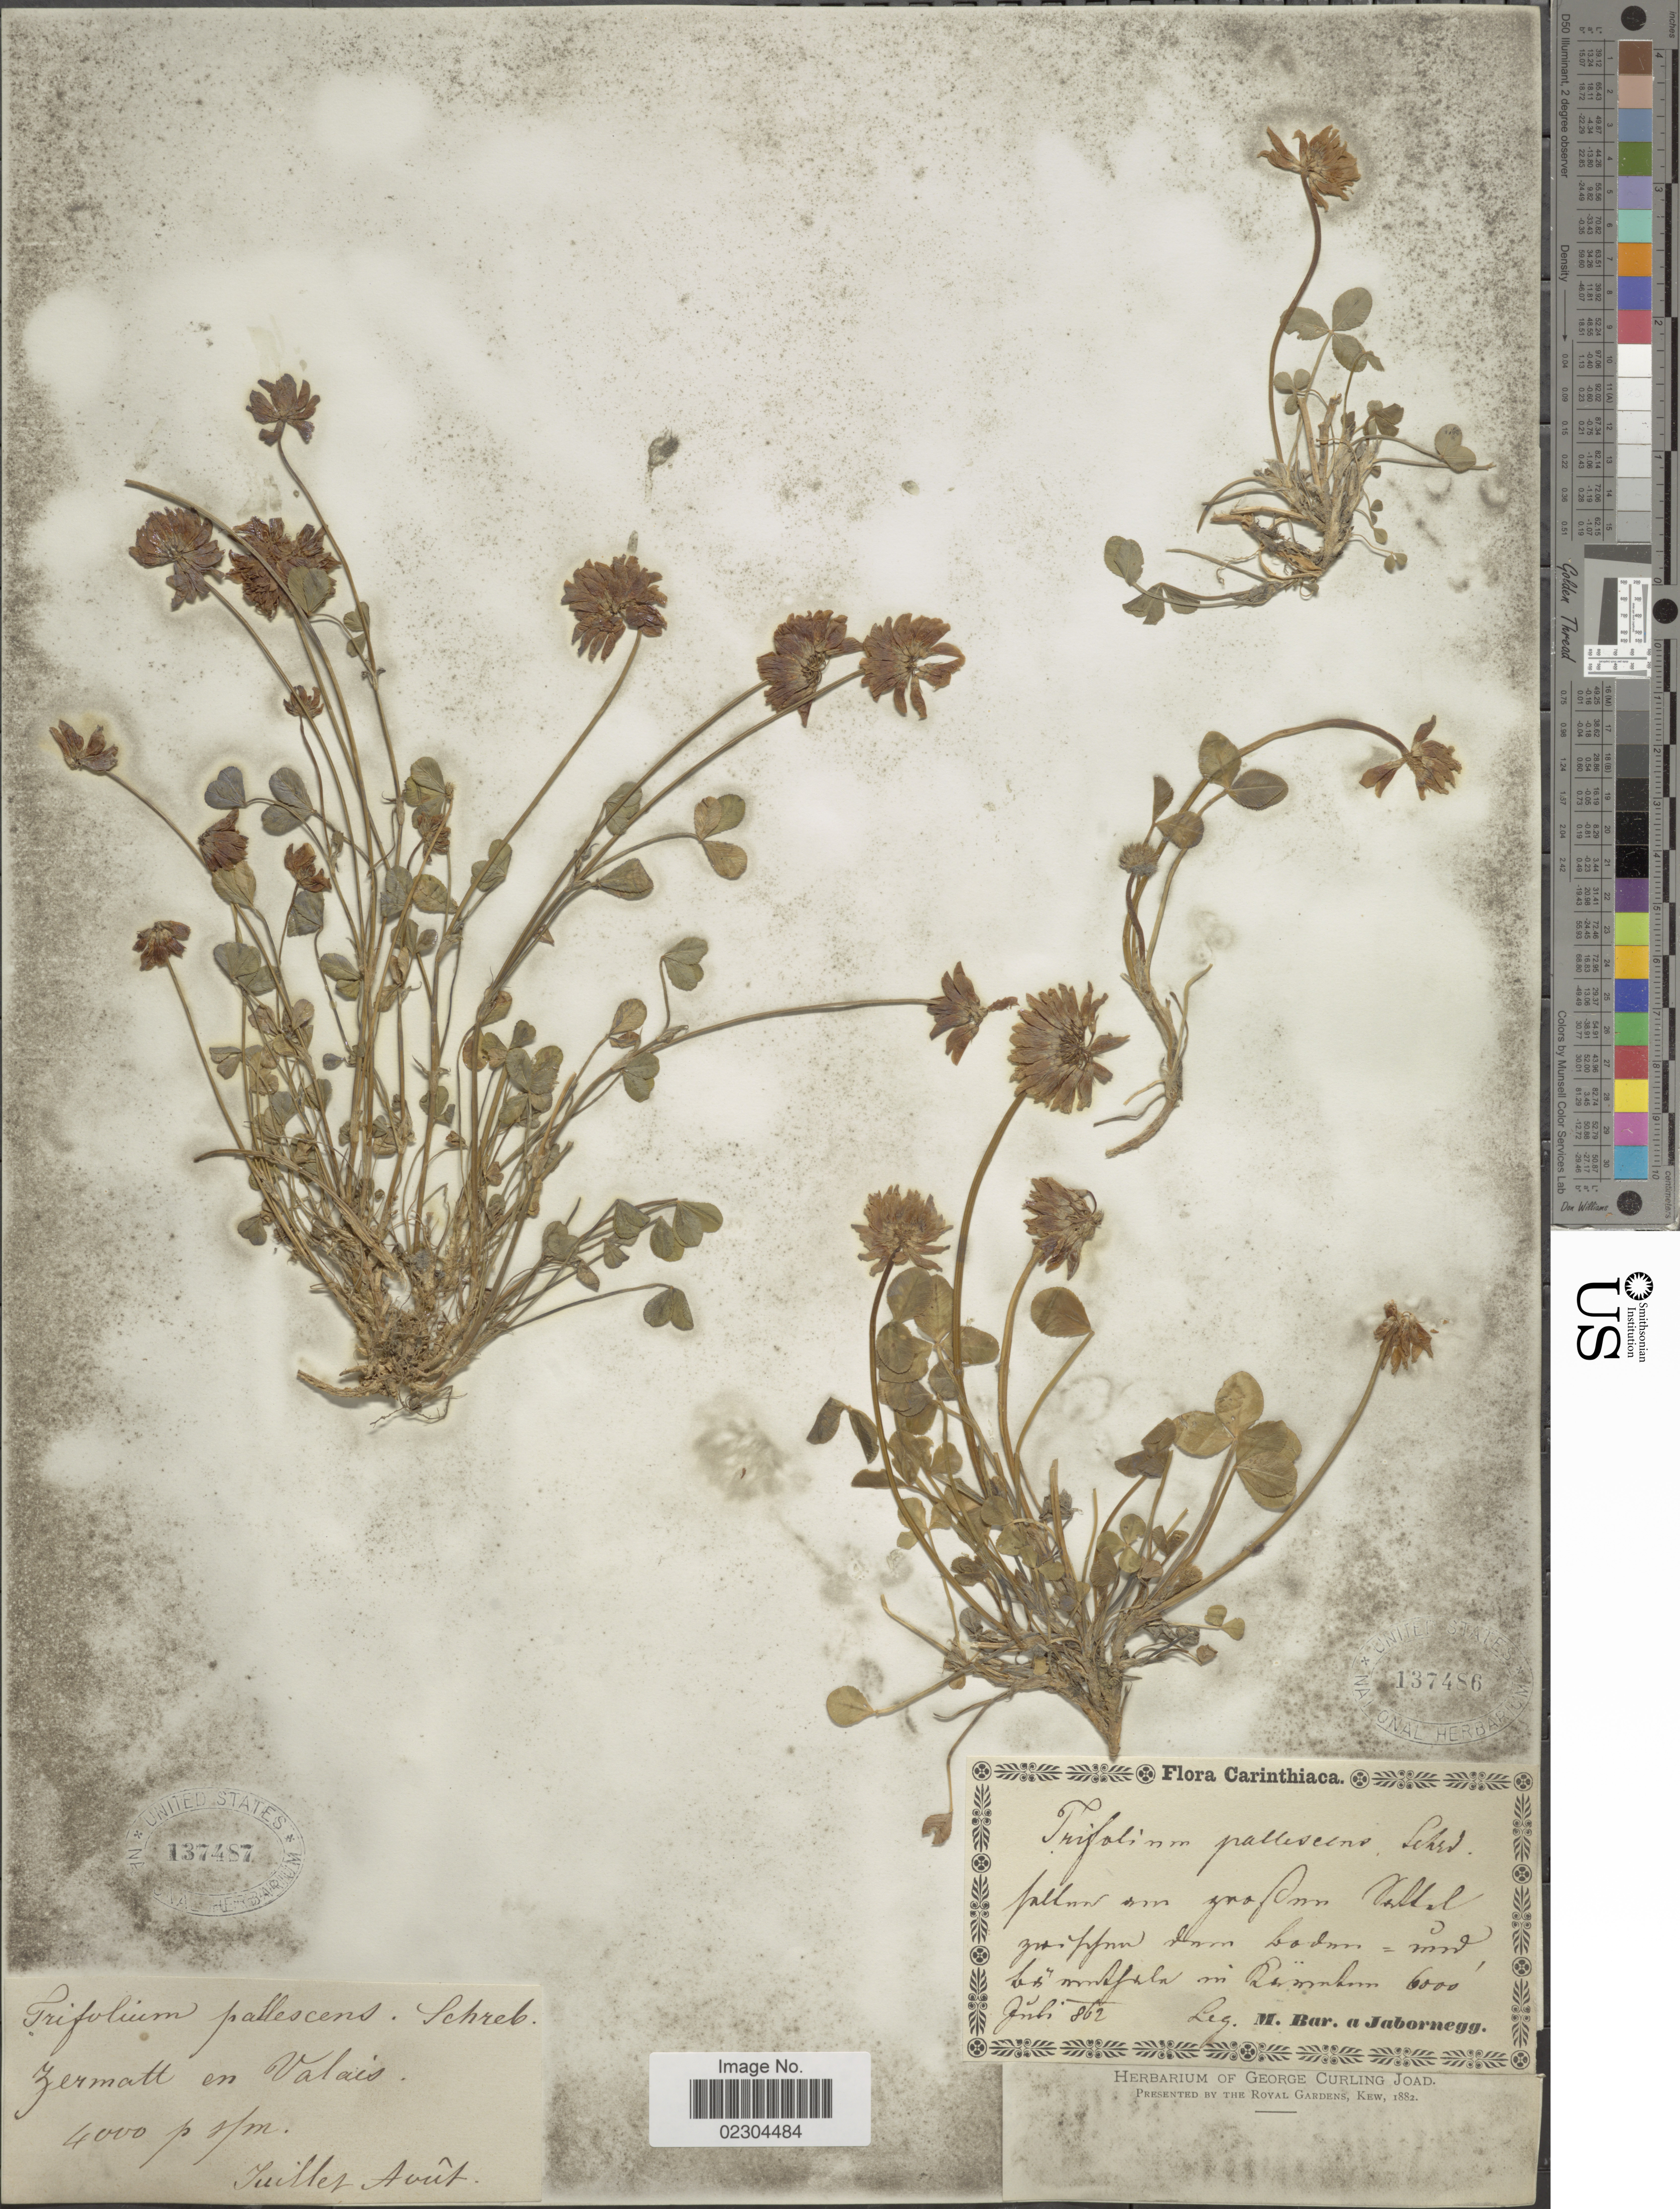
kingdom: Plantae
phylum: Tracheophyta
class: Magnoliopsida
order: Fabales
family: Fabaceae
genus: Trifolium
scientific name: Trifolium pallescens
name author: Schreb.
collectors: Jabornegg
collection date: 1862-07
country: Switzerland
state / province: Valais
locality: Flora Carinthiaca.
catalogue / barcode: US 137486